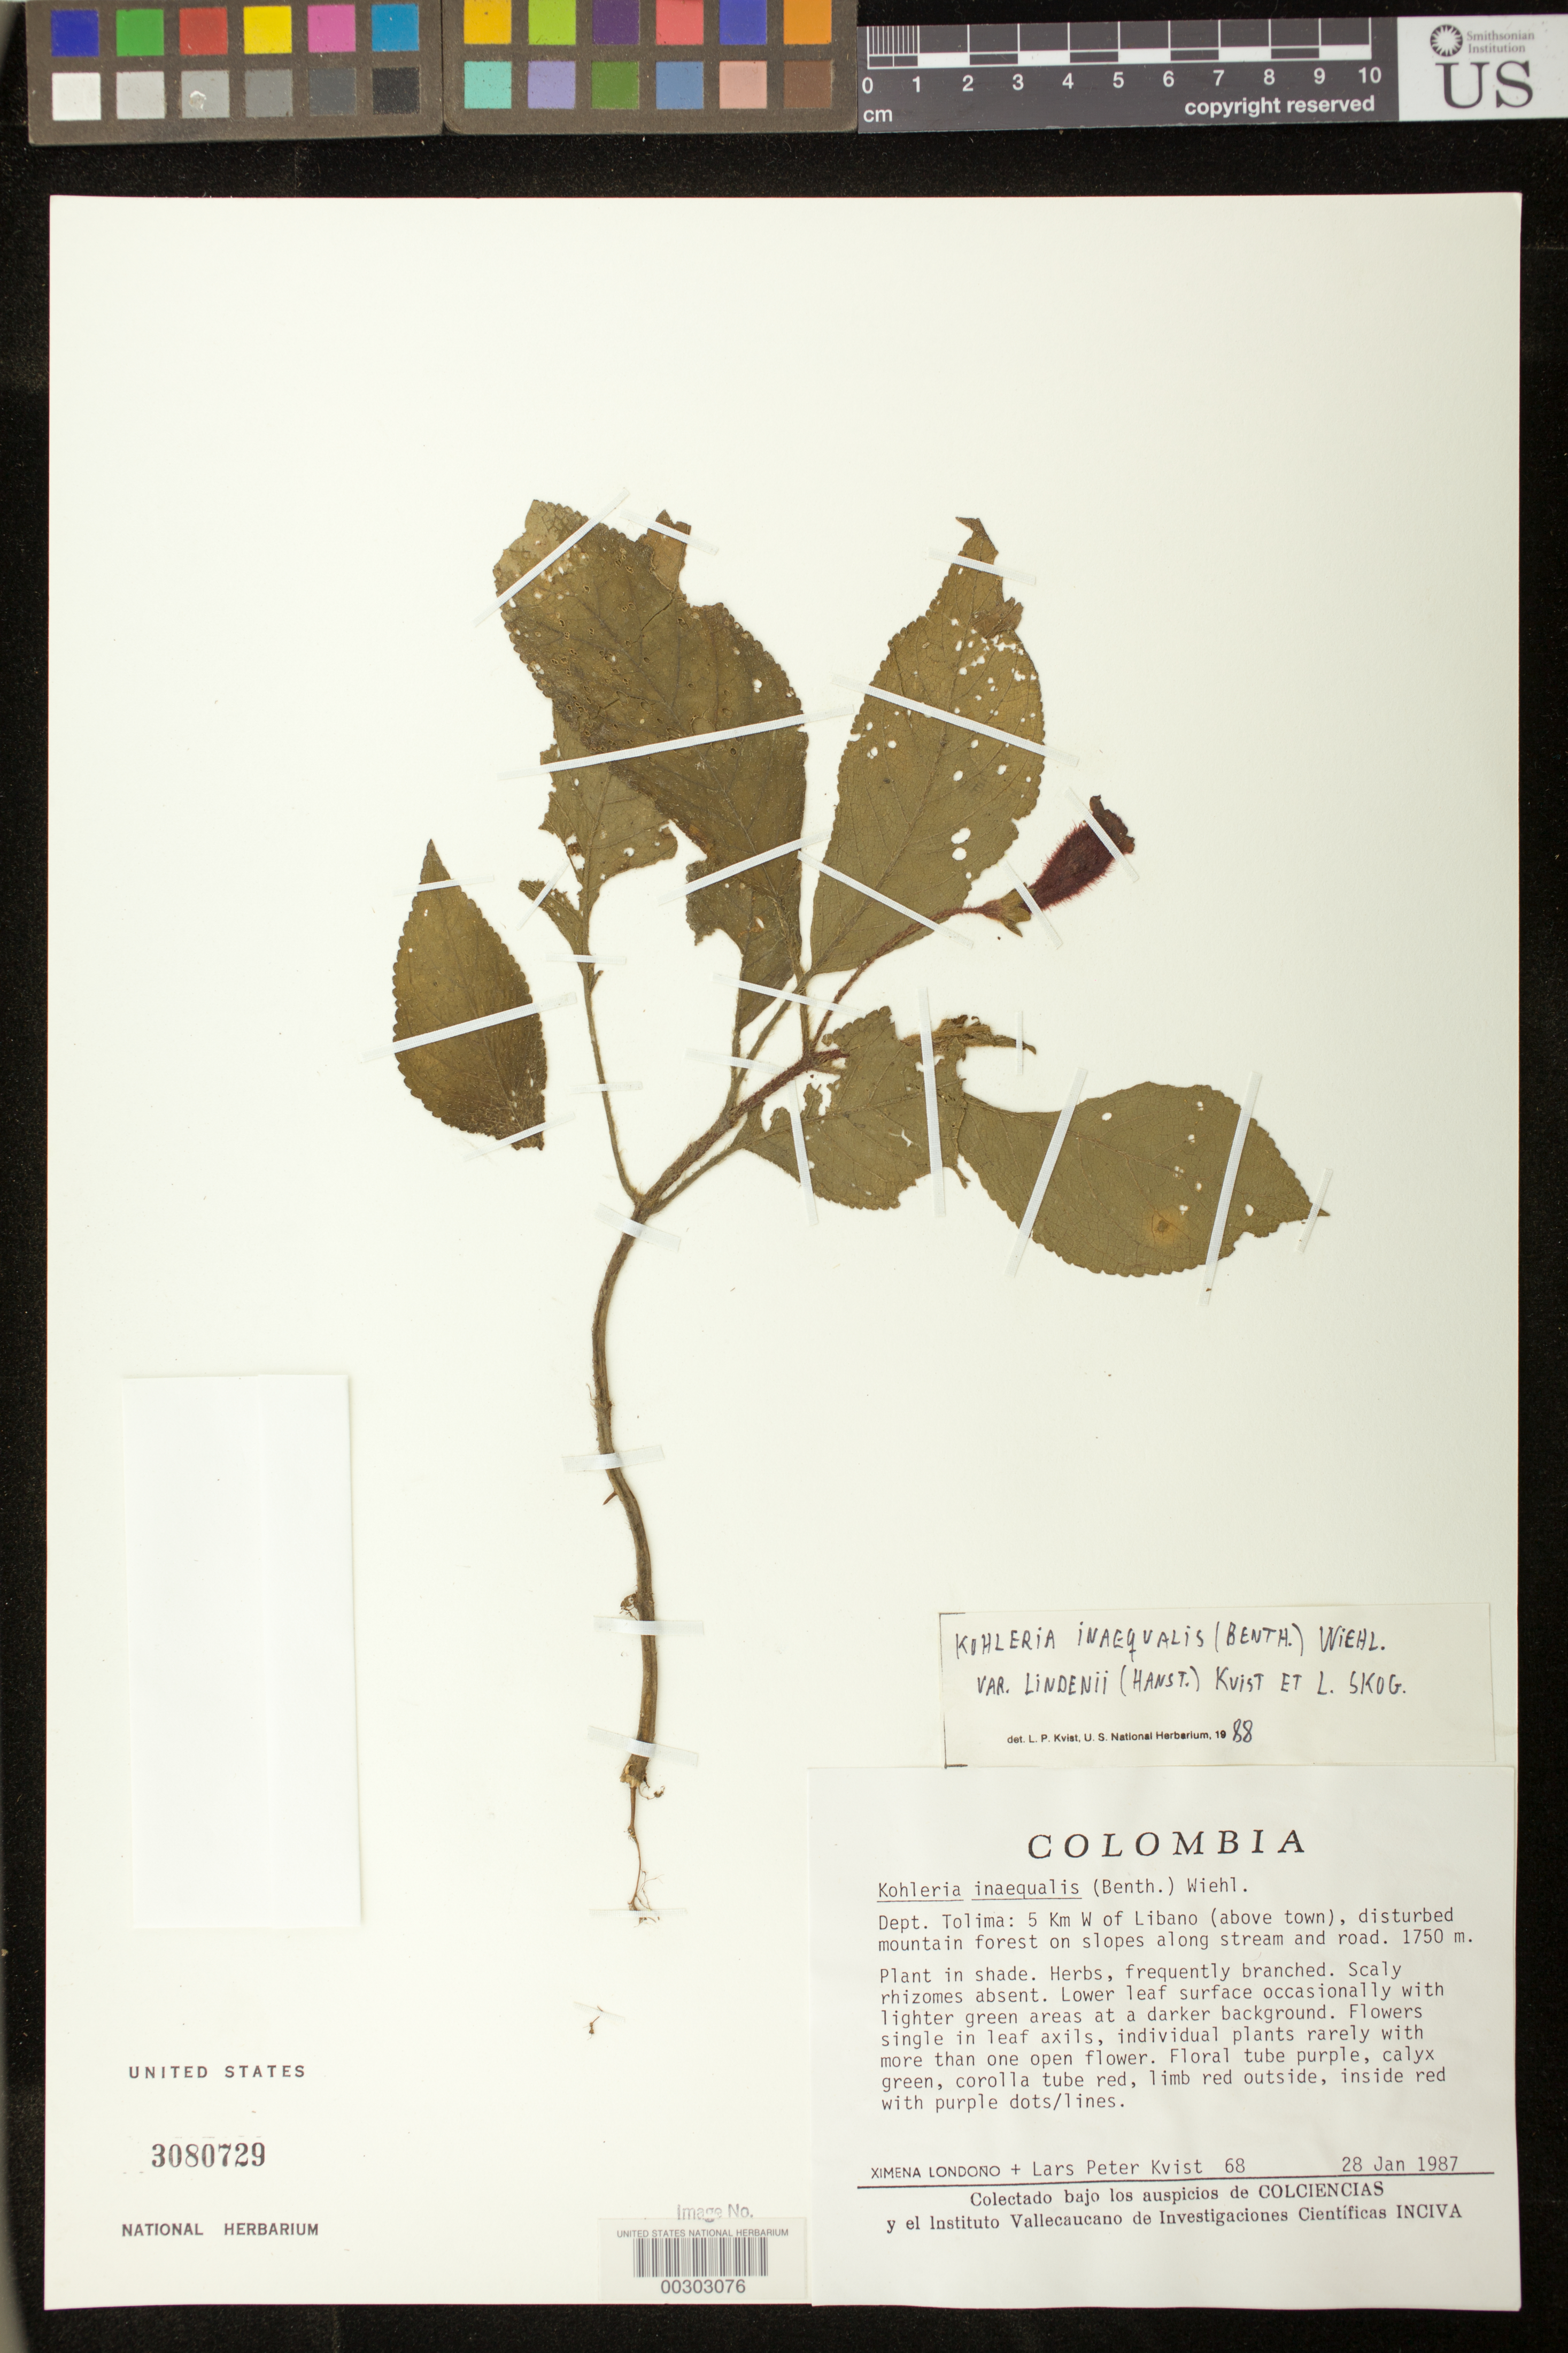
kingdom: Plantae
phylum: Tracheophyta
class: Magnoliopsida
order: Lamiales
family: Gesneriaceae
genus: Kohleria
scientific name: Kohleria inaequalis var. lindenii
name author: (Hanst.) L.P. Kvist & L.E. Skog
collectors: X. Londoño & L. P. Kvist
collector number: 68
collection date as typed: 28 Jan 1987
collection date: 1987-01-28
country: Colombia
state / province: Tolima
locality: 5 km W of Libano (above town)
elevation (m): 1750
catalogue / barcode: US 3080729